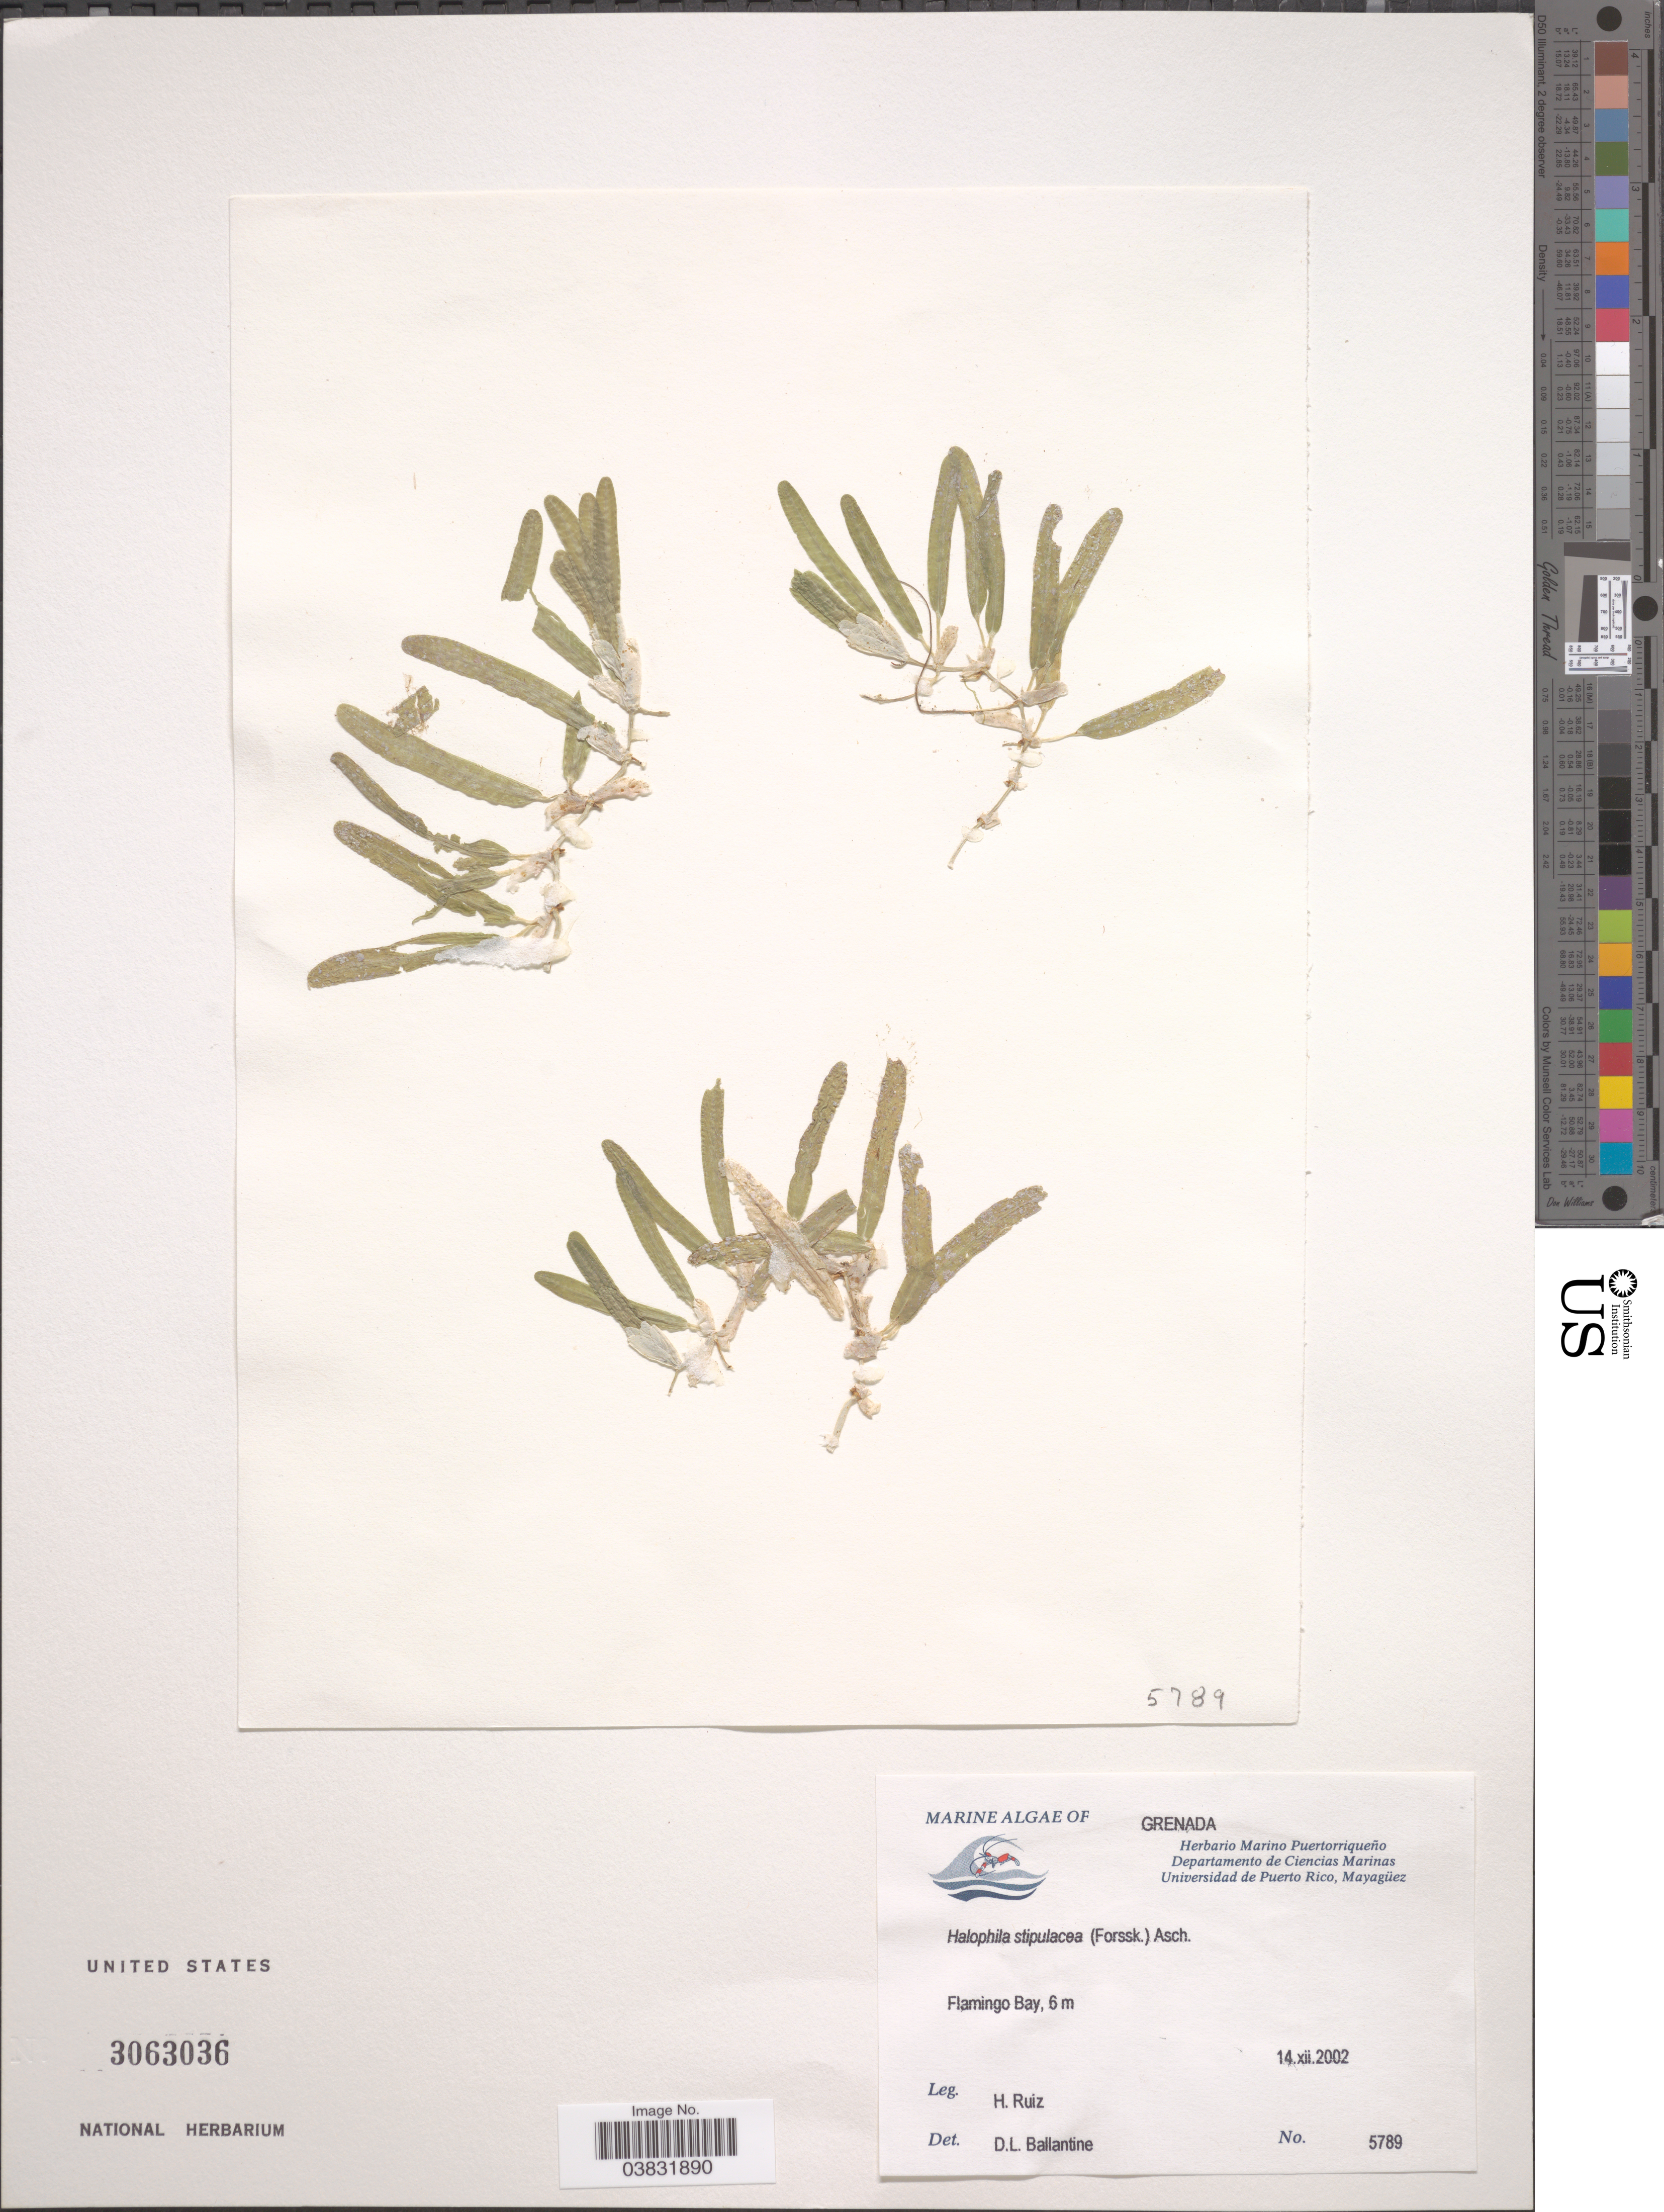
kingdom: Plantae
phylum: Tracheophyta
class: Liliopsida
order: Alismatales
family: Hydrocharitaceae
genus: Halophila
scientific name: Halophila stipulacea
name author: (Forssk.) Asch.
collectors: H. Ruiz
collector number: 5789?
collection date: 2002-12-14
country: Grenada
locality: Flamingo Bay.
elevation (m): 6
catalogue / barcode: US 3063036